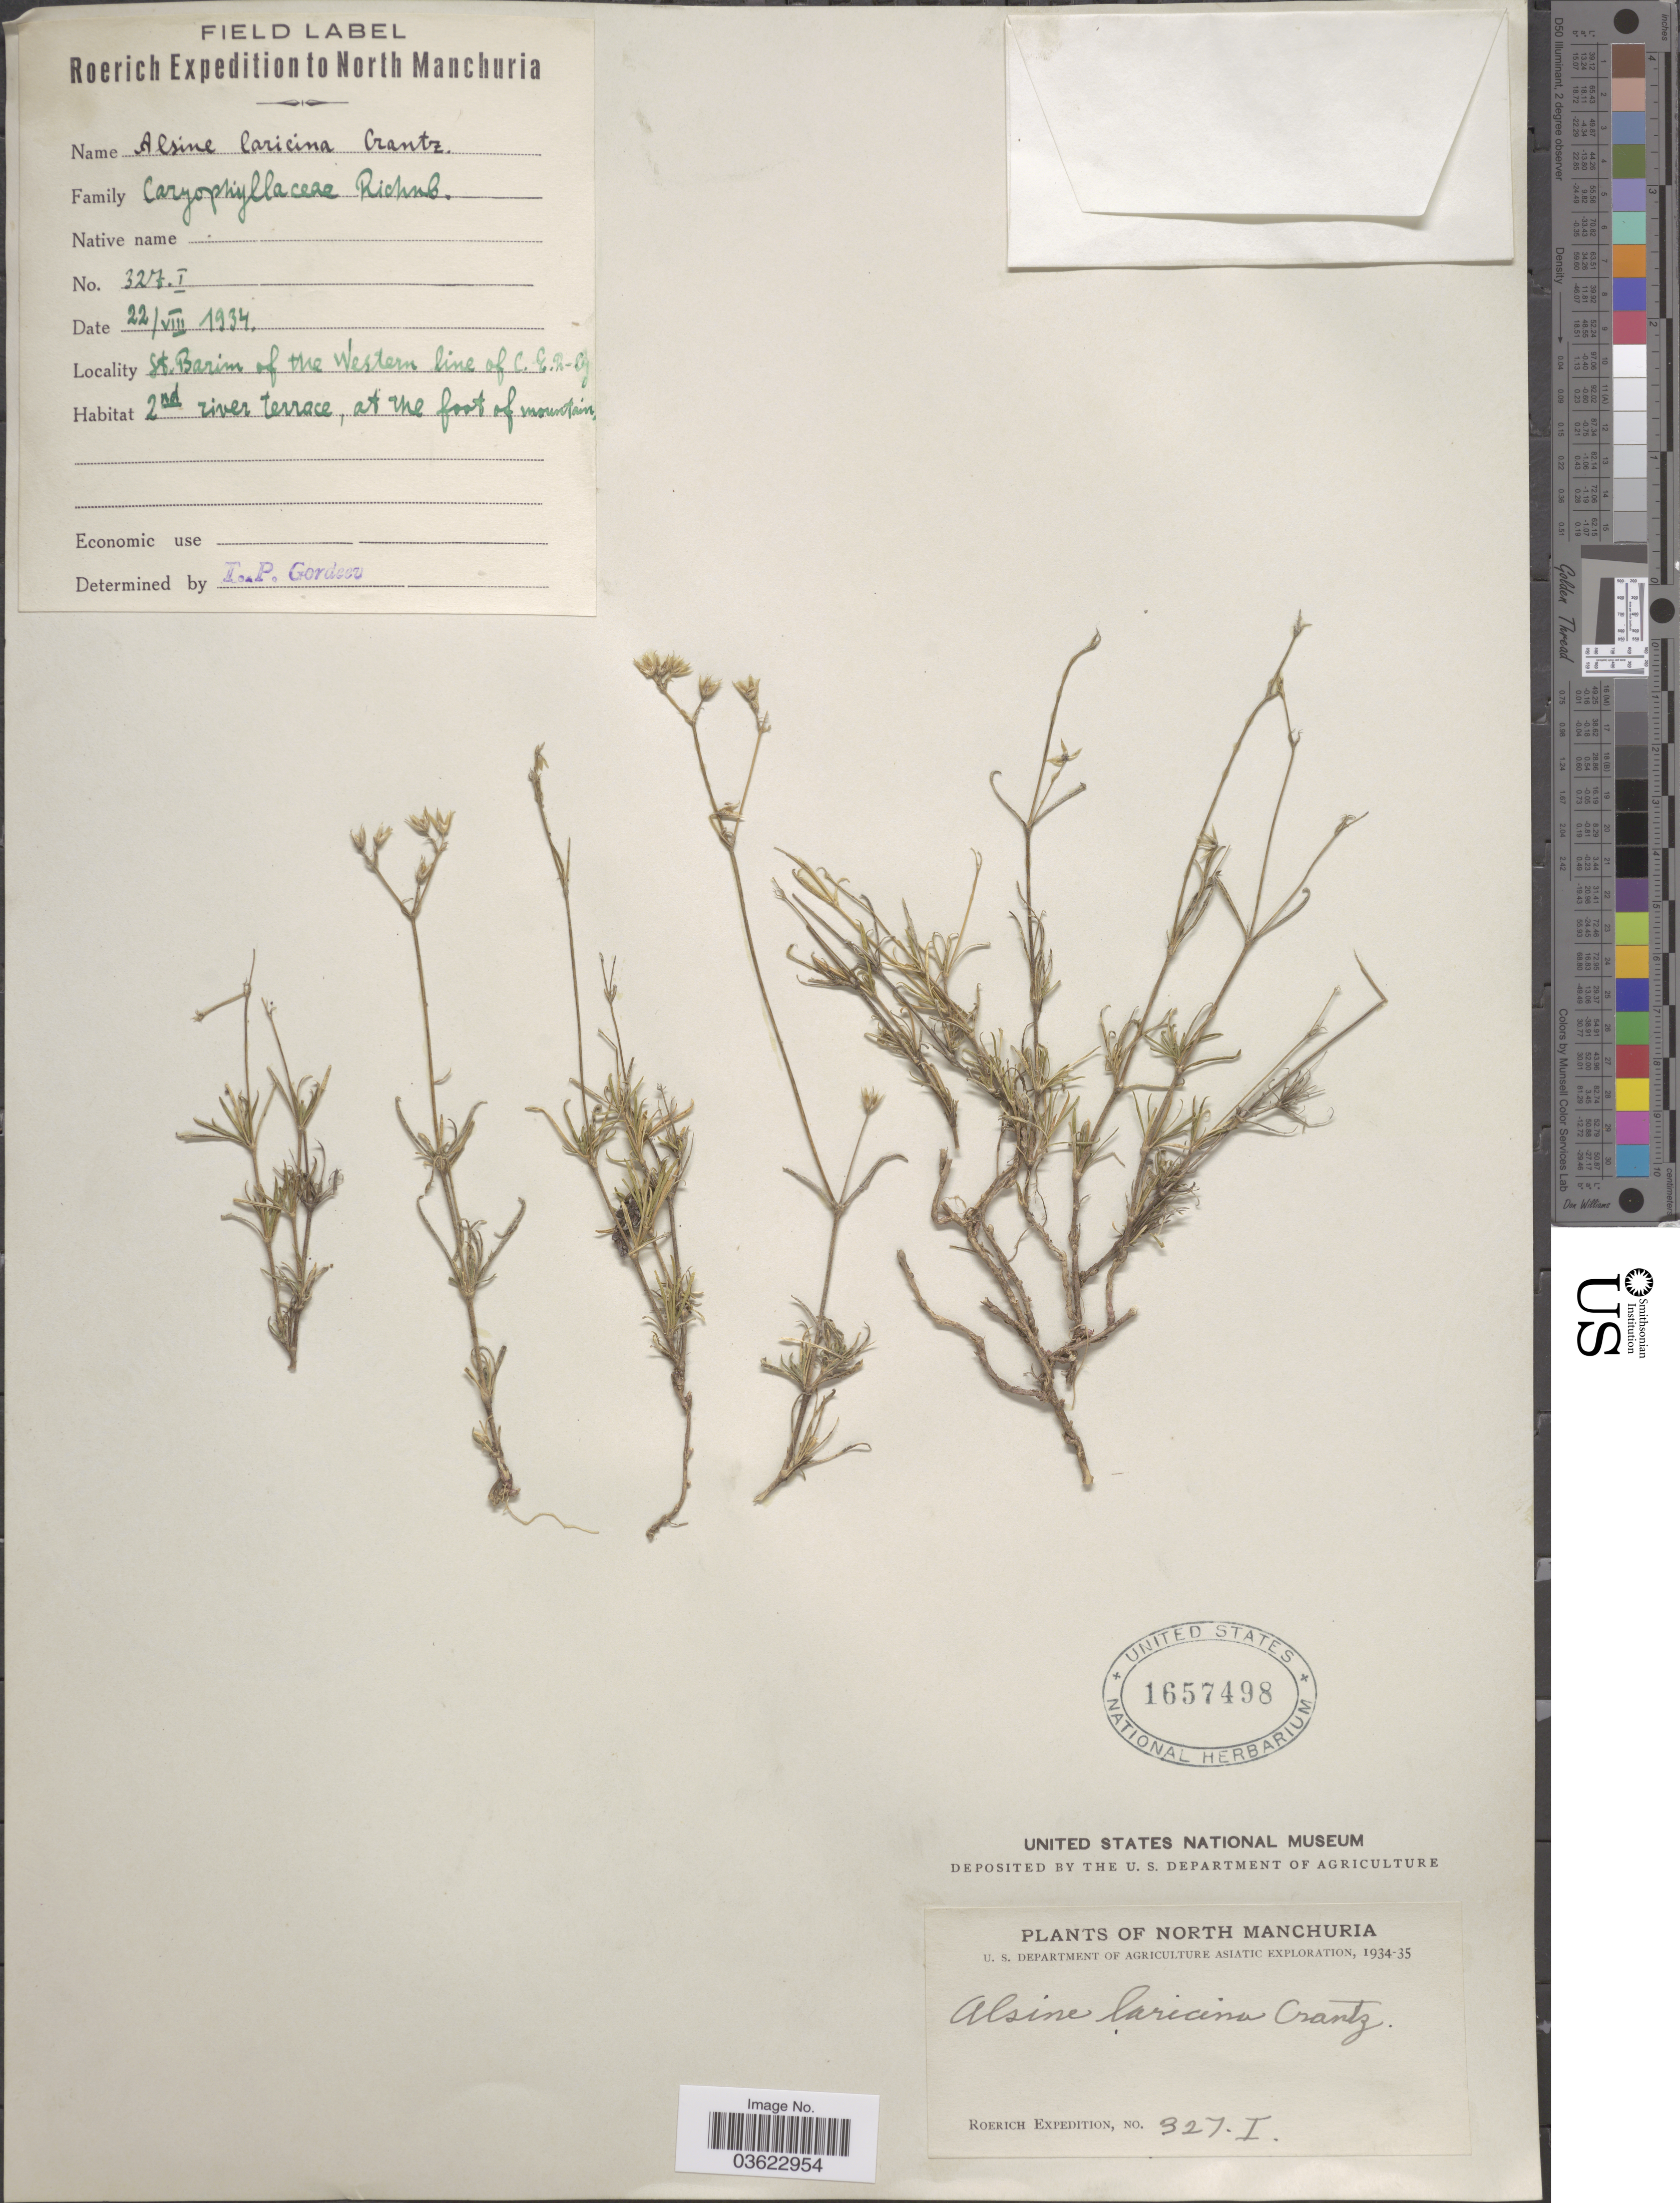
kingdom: Plantae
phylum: Tracheophyta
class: Magnoliopsida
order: Caryophyllales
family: Caryophyllaceae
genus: Pseudocherleria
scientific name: Pseudocherleria laricina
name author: (L.) Dillenb. & Kadereit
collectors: Roerich Expedition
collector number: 327.I.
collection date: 1934-08-22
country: China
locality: North Manchuria. St. Barim of the Western line of C.I.R.ly (Chinese Eastern Railway). 2nd river terrace, at the foot of mountain.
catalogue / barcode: US 1657498